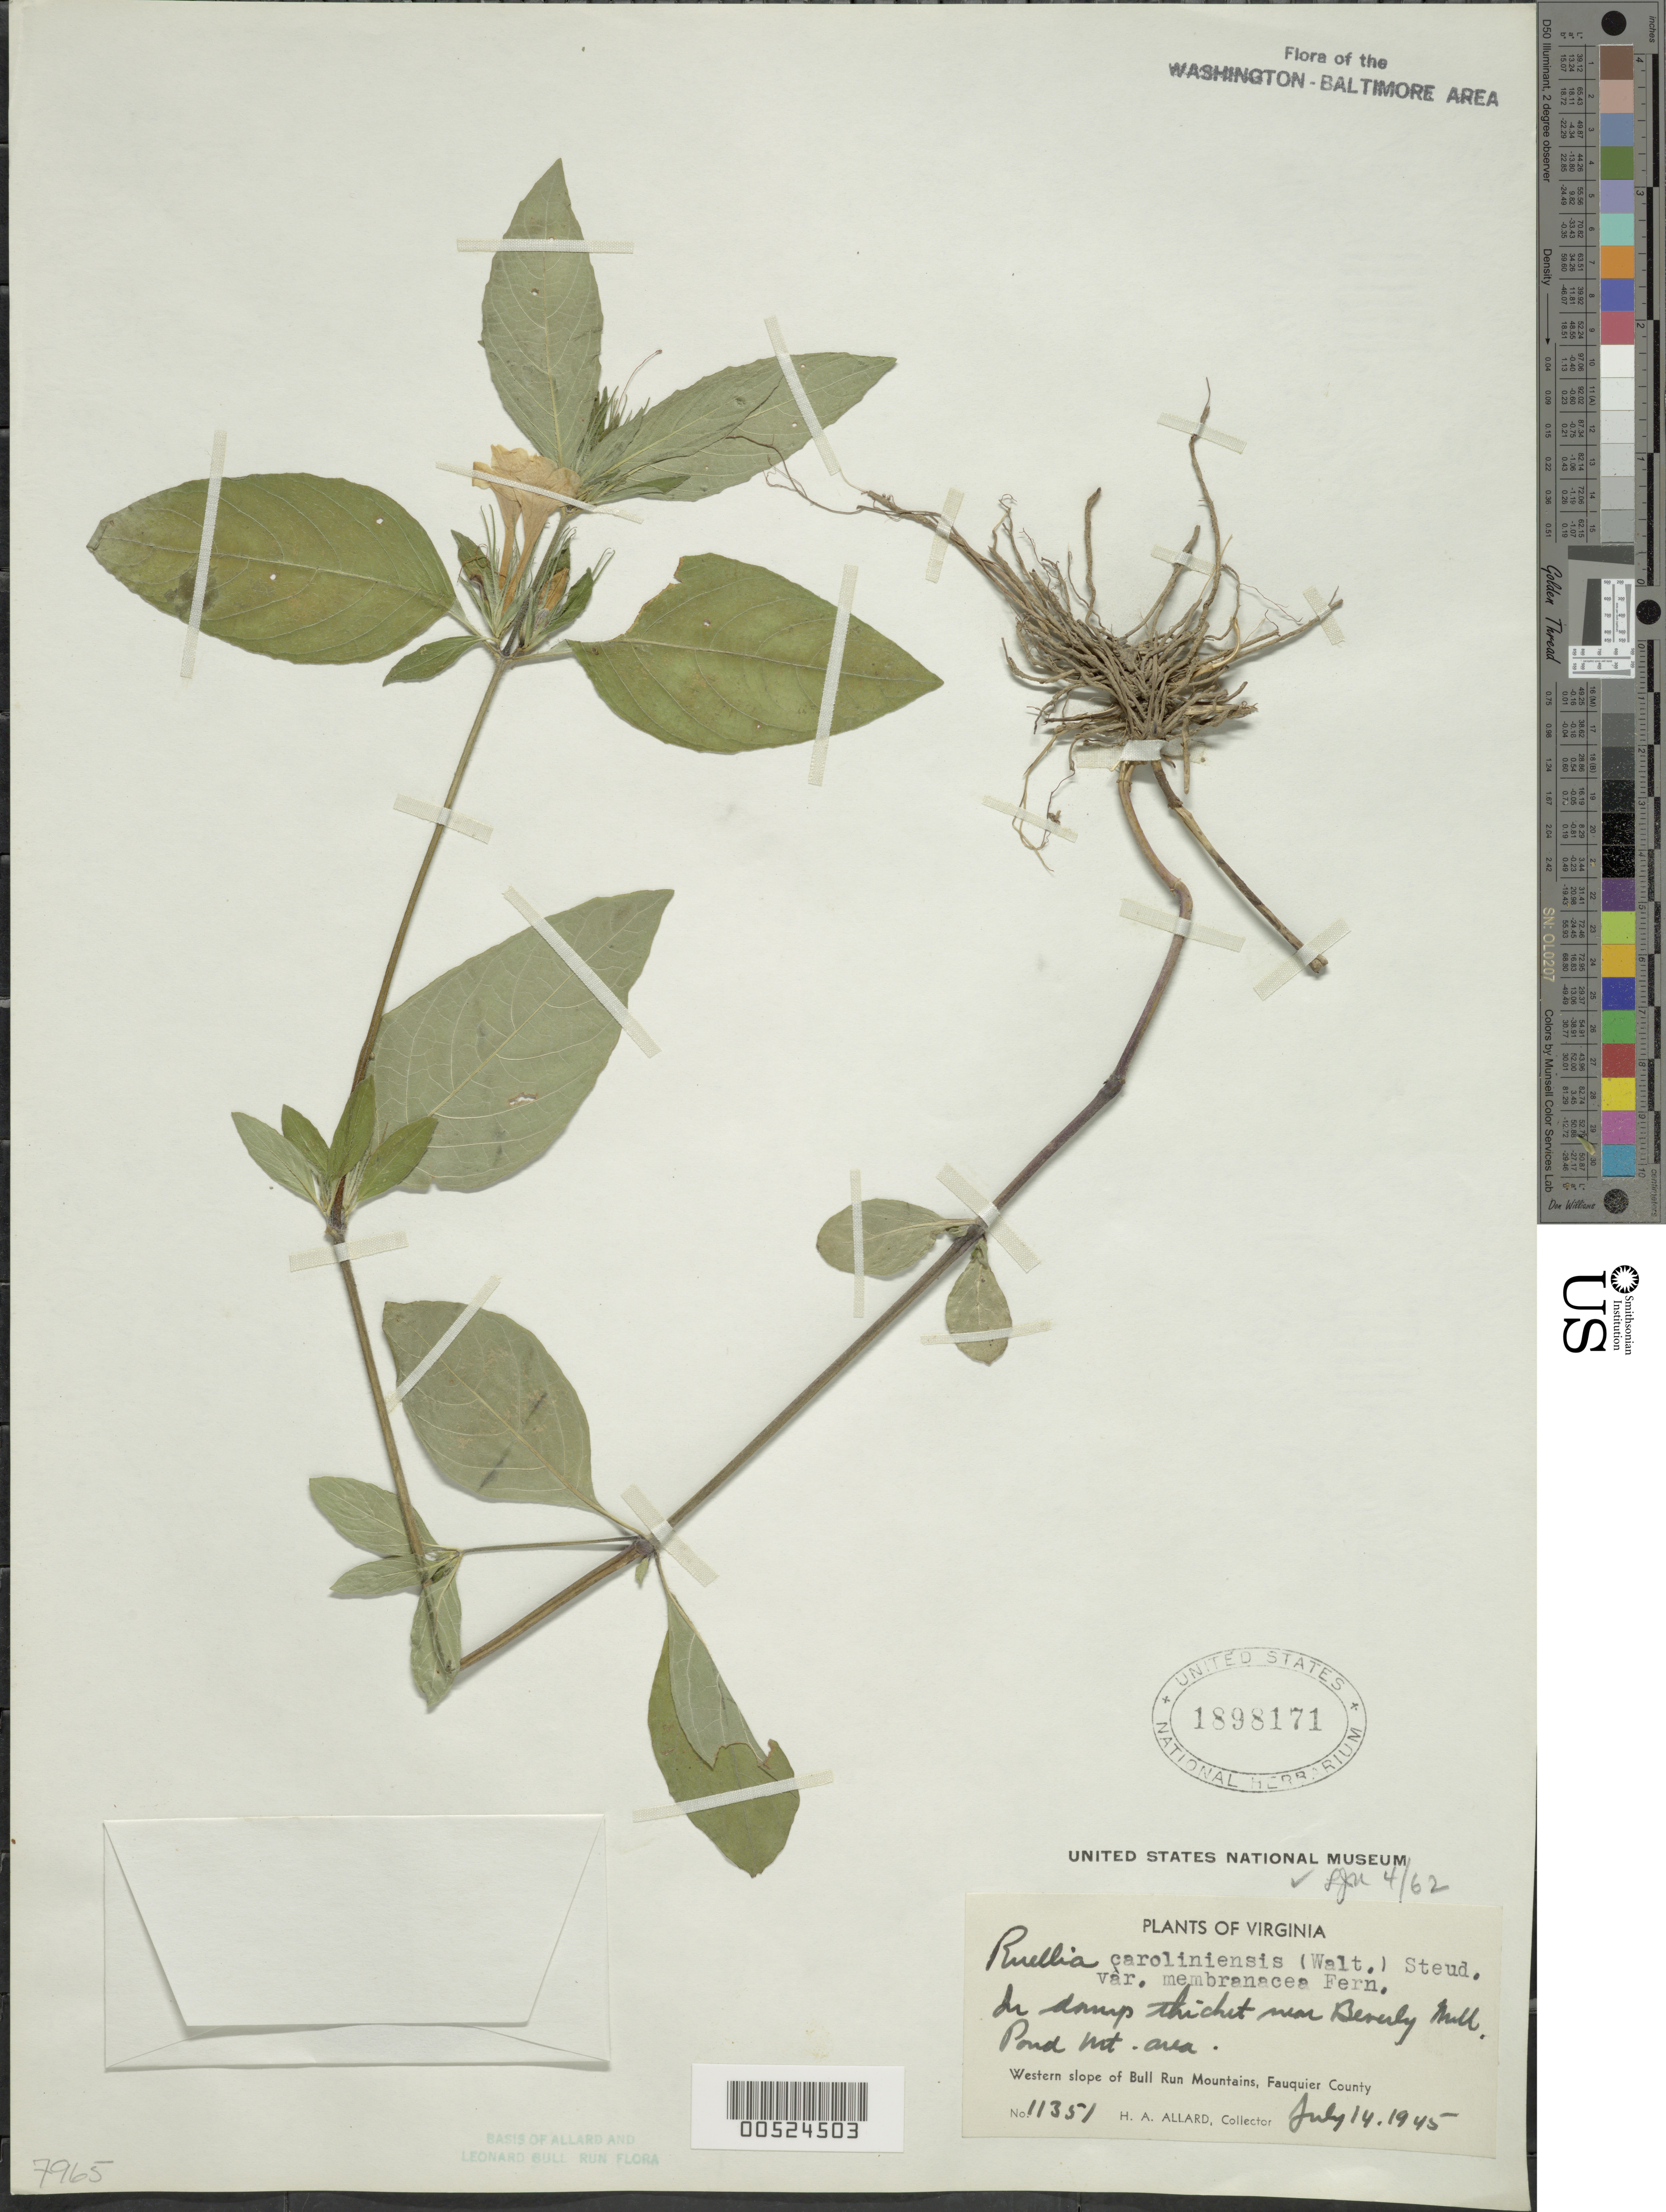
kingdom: Plantae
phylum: Tracheophyta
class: Magnoliopsida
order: Lamiales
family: Acanthaceae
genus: Ruellia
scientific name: Ruellia caroliniensis var. membranacea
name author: Fernald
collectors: H. A. Allard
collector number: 11351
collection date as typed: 14 Jul 1945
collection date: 1945-07-14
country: United States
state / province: Virginia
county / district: Fauquier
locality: Bull Run Mts., W slope, near Beverley Mill, Pond Mt. Area Bull Run Mts.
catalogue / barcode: US 1898171